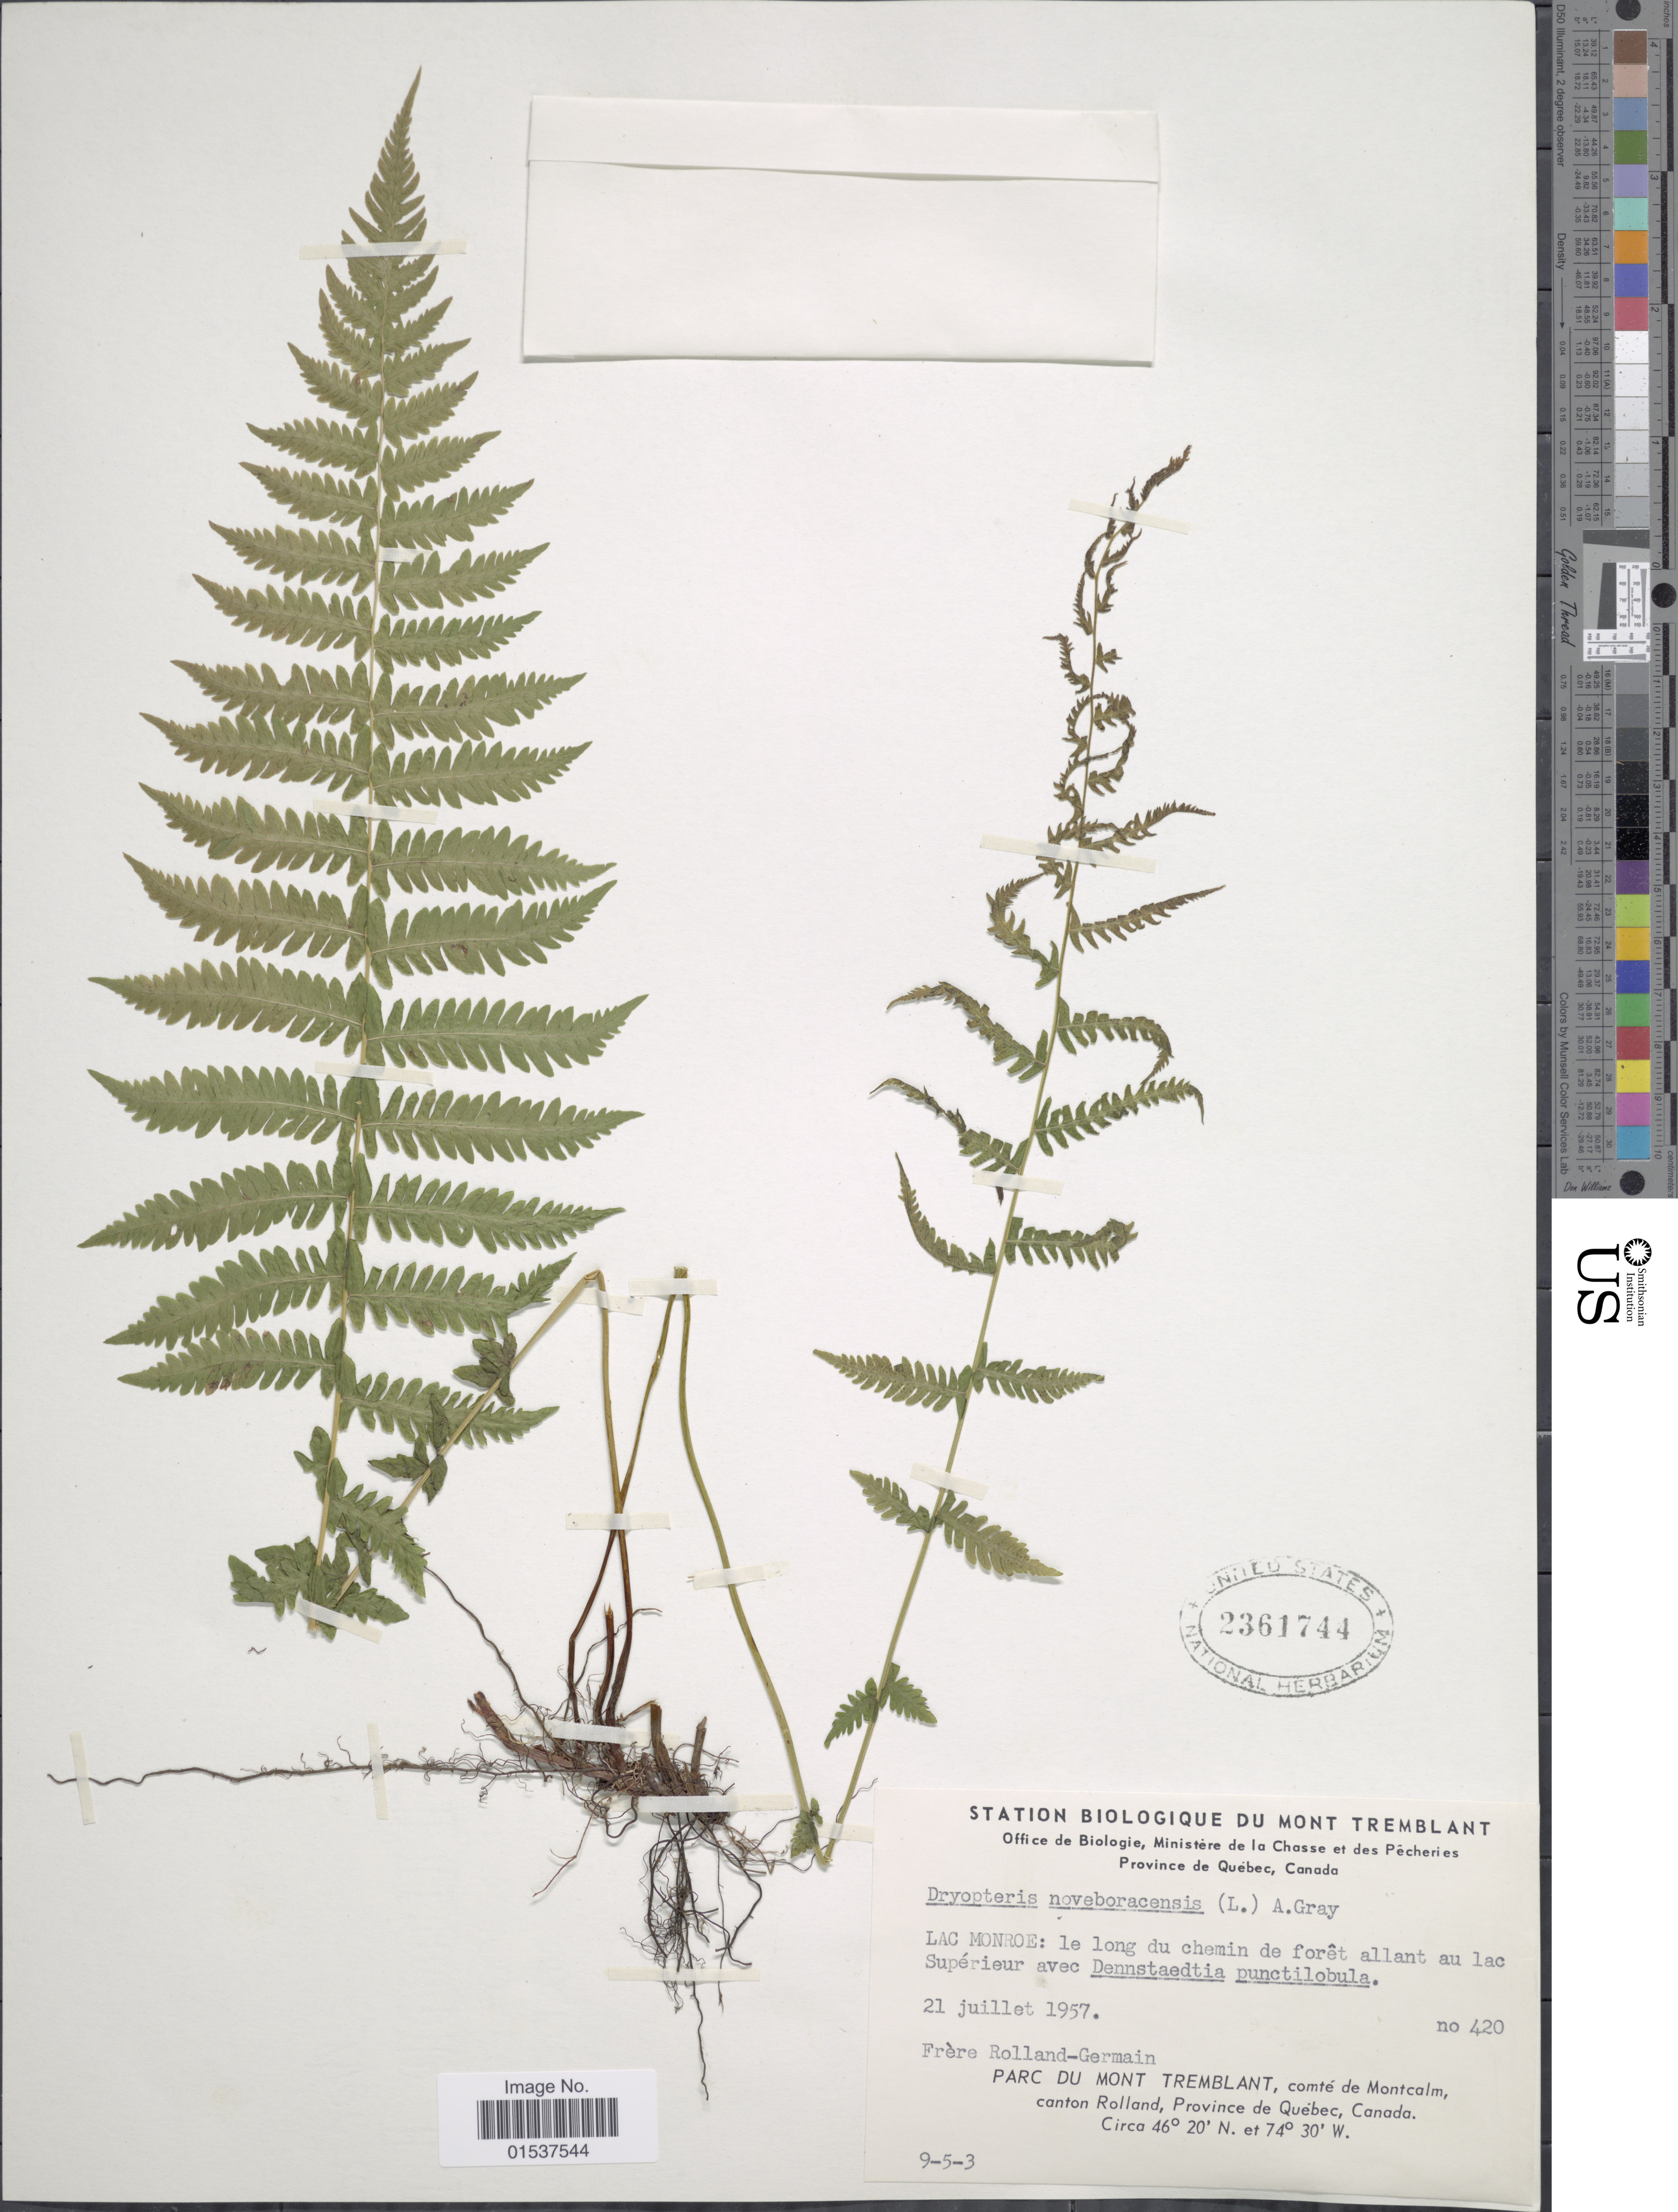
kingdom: Plantae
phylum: Tracheophyta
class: Polypodiopsida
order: Polypodiales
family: Thelypteridaceae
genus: Parathelypteris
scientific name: Parathelypteris noveboracensis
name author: (L.) Ching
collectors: Rolland-Germain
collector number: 420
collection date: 1957-07-21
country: Canada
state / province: Quebec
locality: Mont Tremblant. Province de Quebec, Canada. Lac Monroe: le long du chemin de foret Superieur avec Dennstaedtia punctilobula.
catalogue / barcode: US 2361744